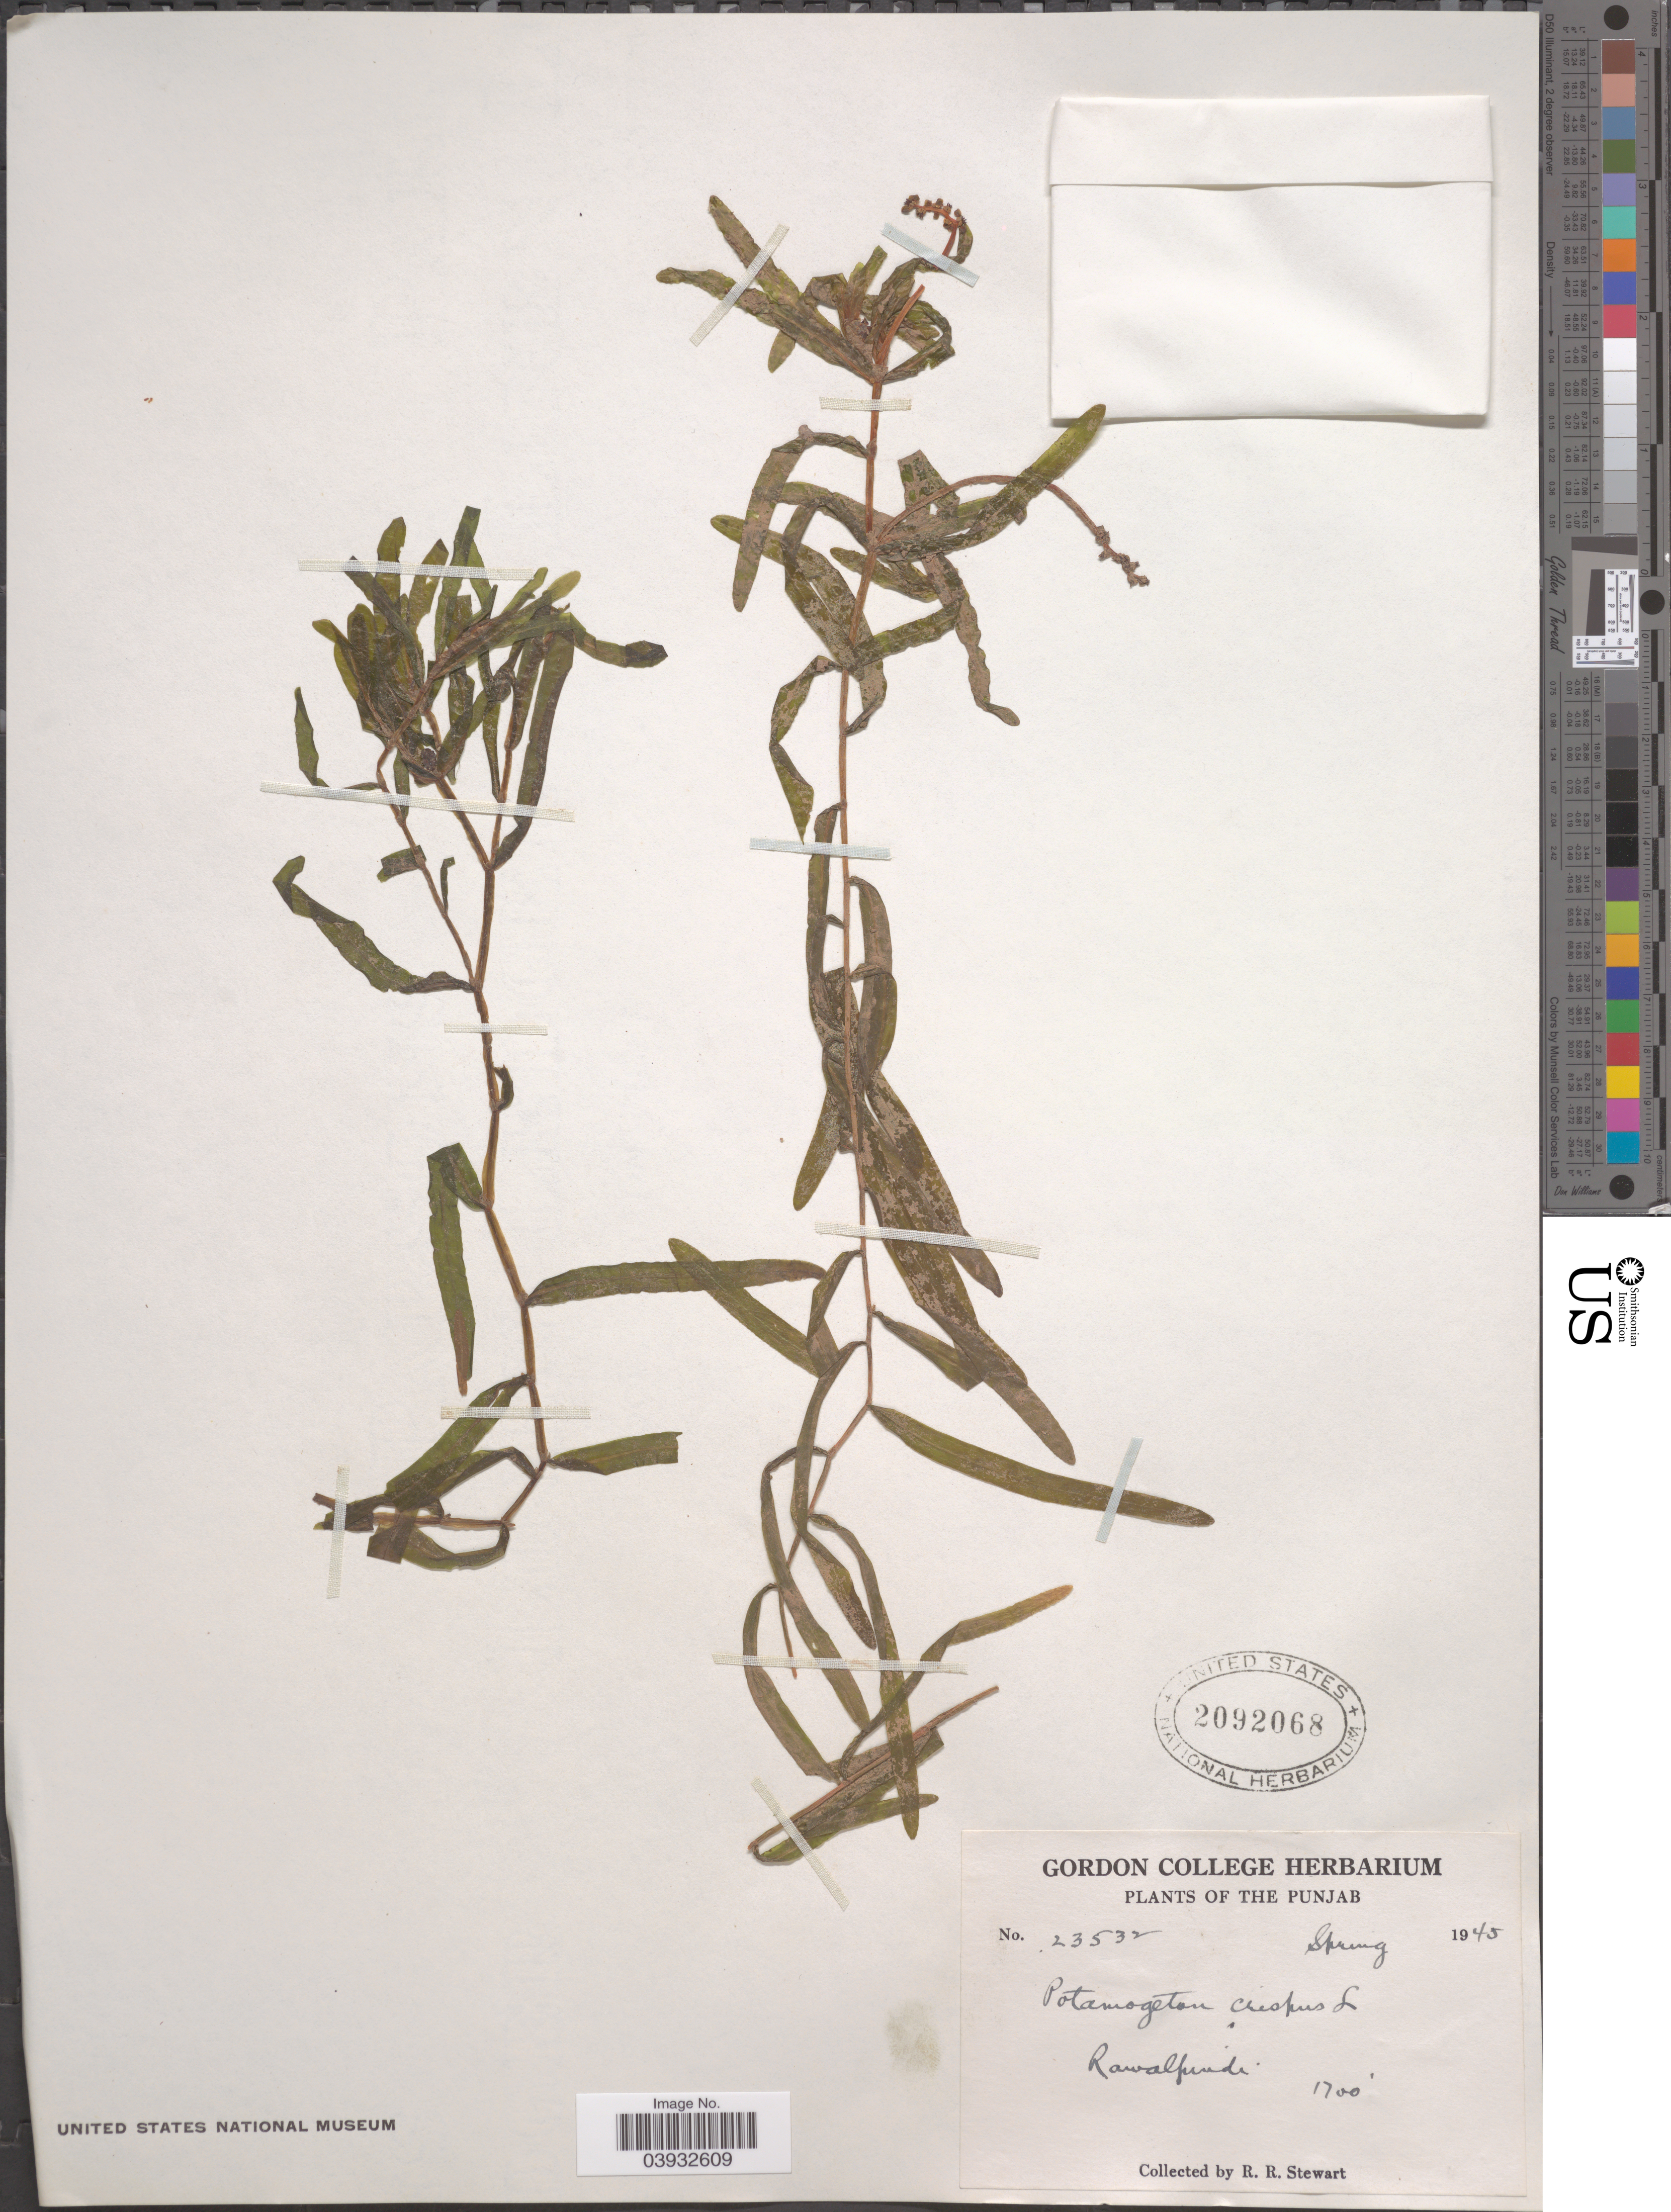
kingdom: Plantae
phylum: Tracheophyta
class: Liliopsida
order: Alismatales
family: Potamogetonaceae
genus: Potamogeton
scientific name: Potamogeton crispus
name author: L.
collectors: R. Stewart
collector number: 23532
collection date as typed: spring 1945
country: Pakistan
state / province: Punjab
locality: Rawalpindi.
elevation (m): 518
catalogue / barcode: US 2092068